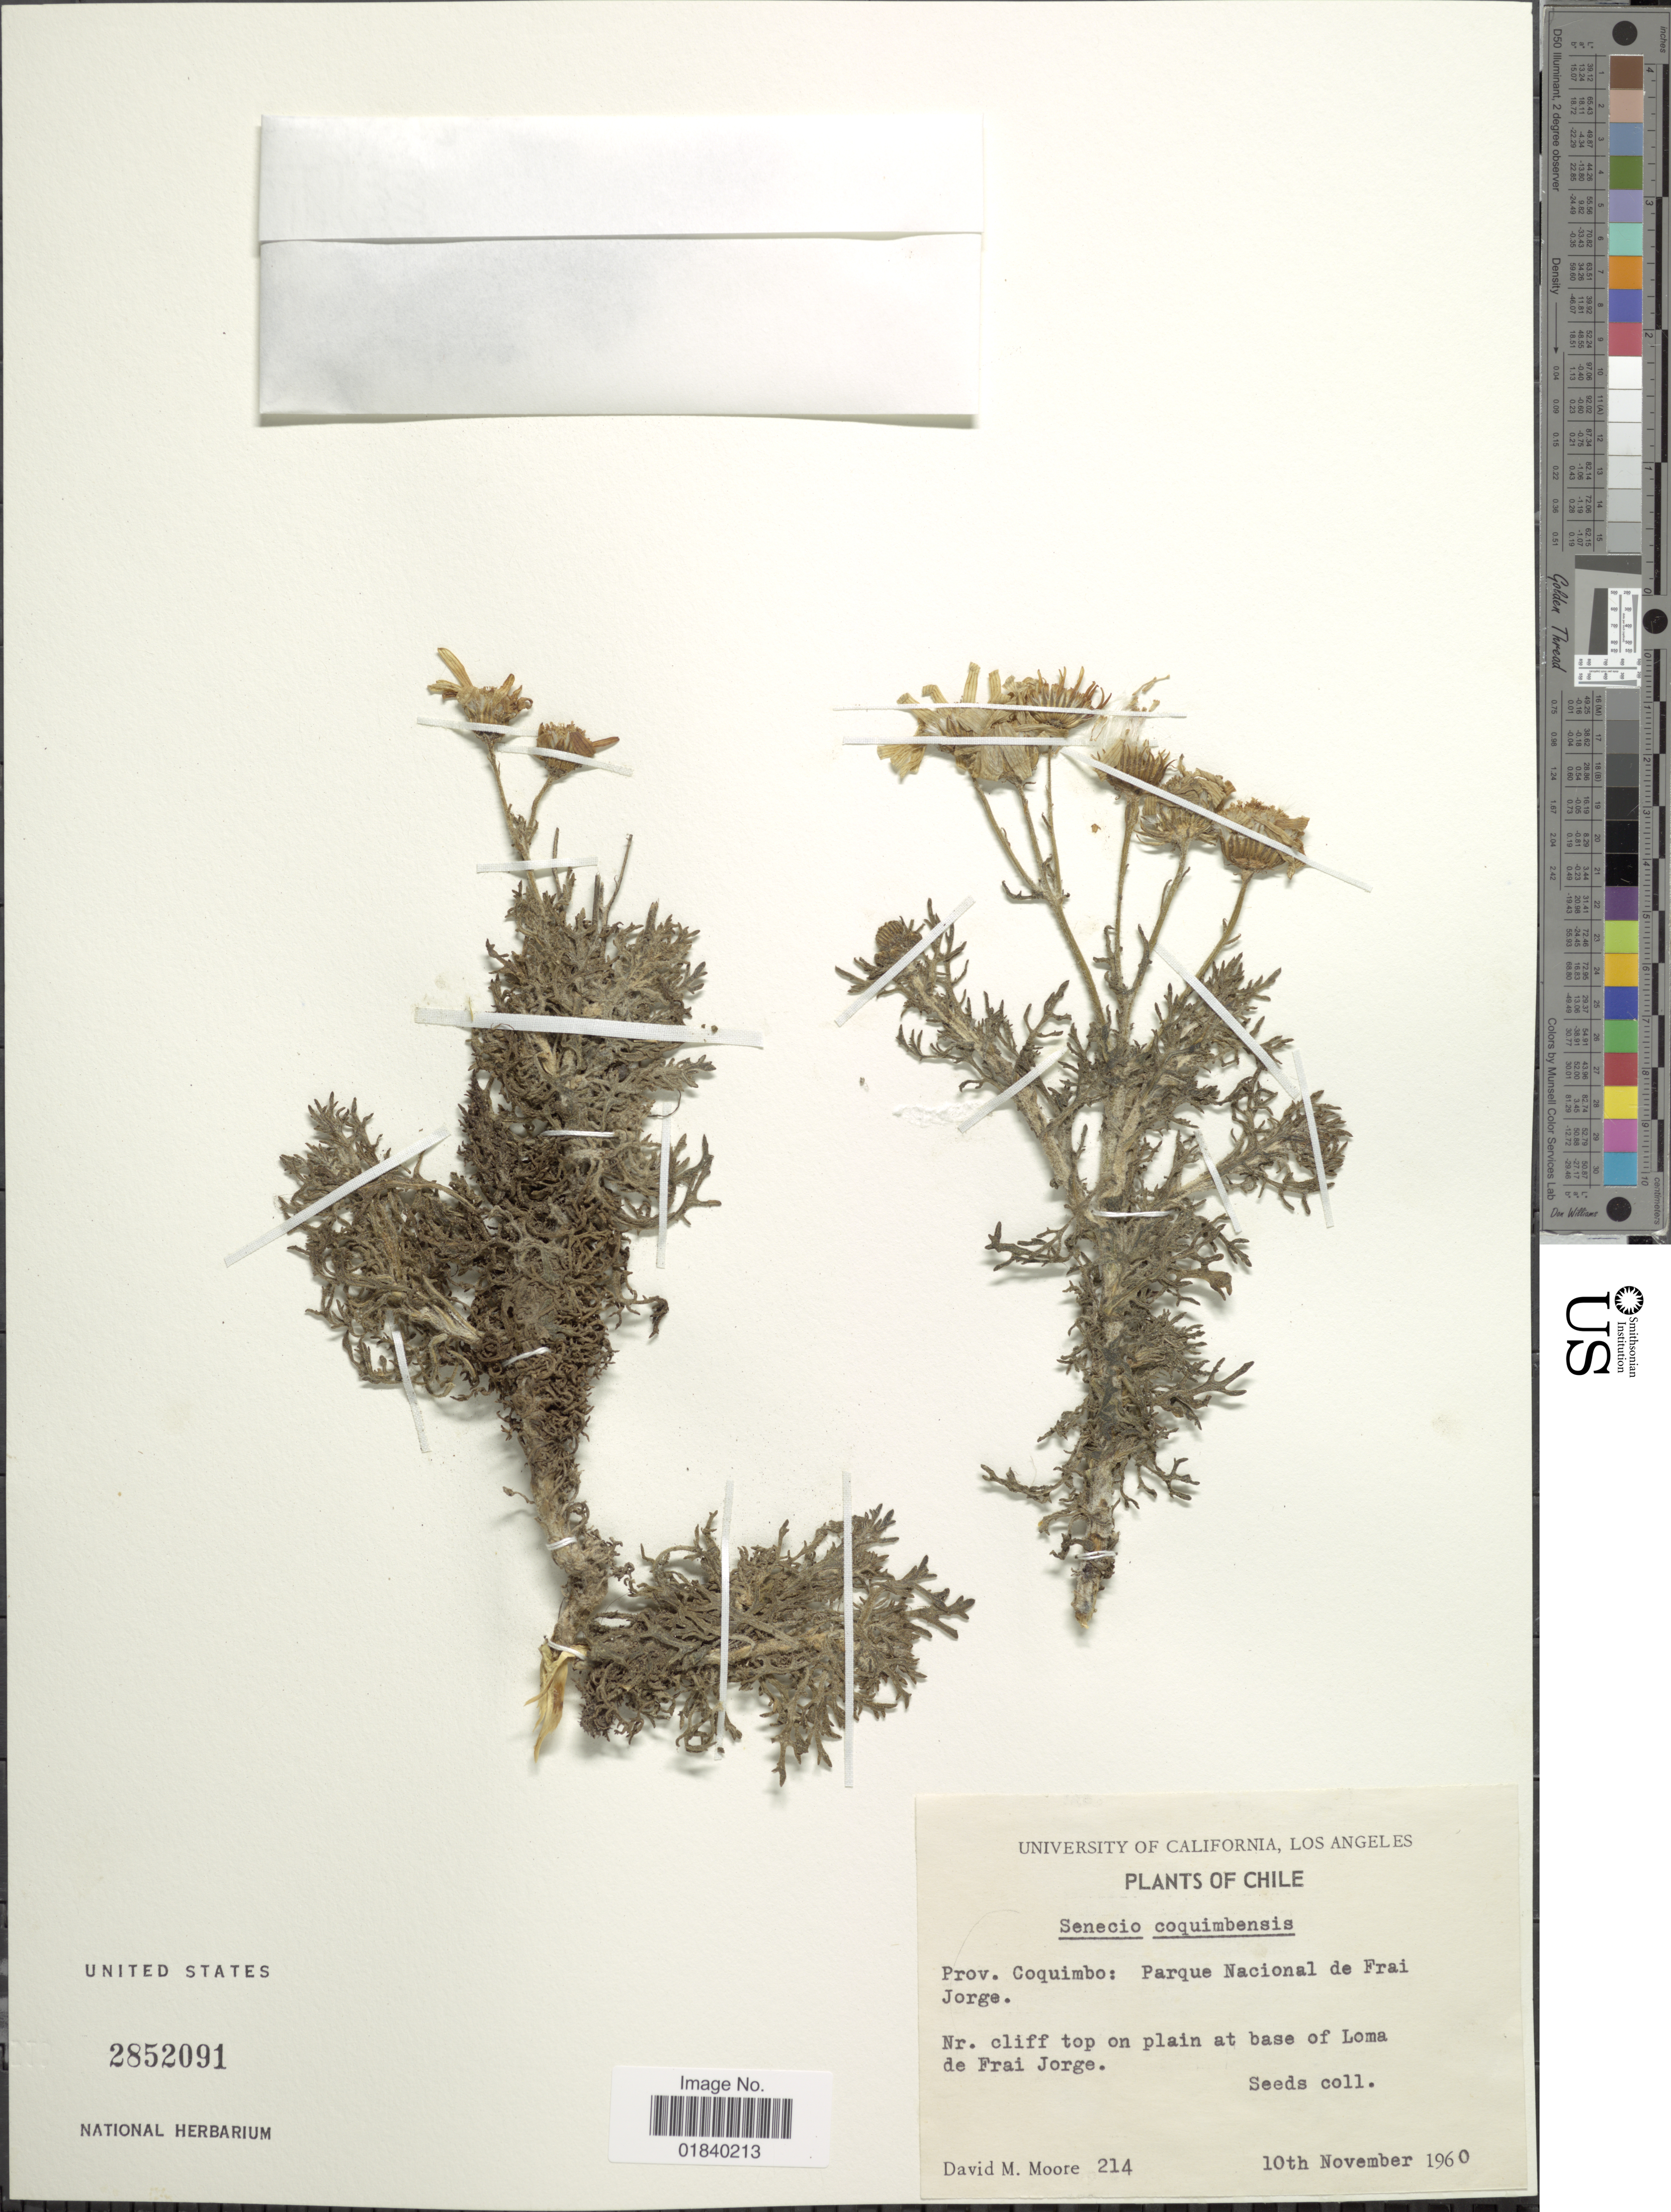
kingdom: Plantae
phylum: Tracheophyta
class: Magnoliopsida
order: Asterales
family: Asteraceae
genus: Senecio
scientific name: Senecio sp.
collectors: D. Moore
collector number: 214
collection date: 1960-11-10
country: Chile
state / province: Coquimbo (IV)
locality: Prov. Coquimbo: Parque Nacional de Frai Jorge,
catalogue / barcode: US 2852091